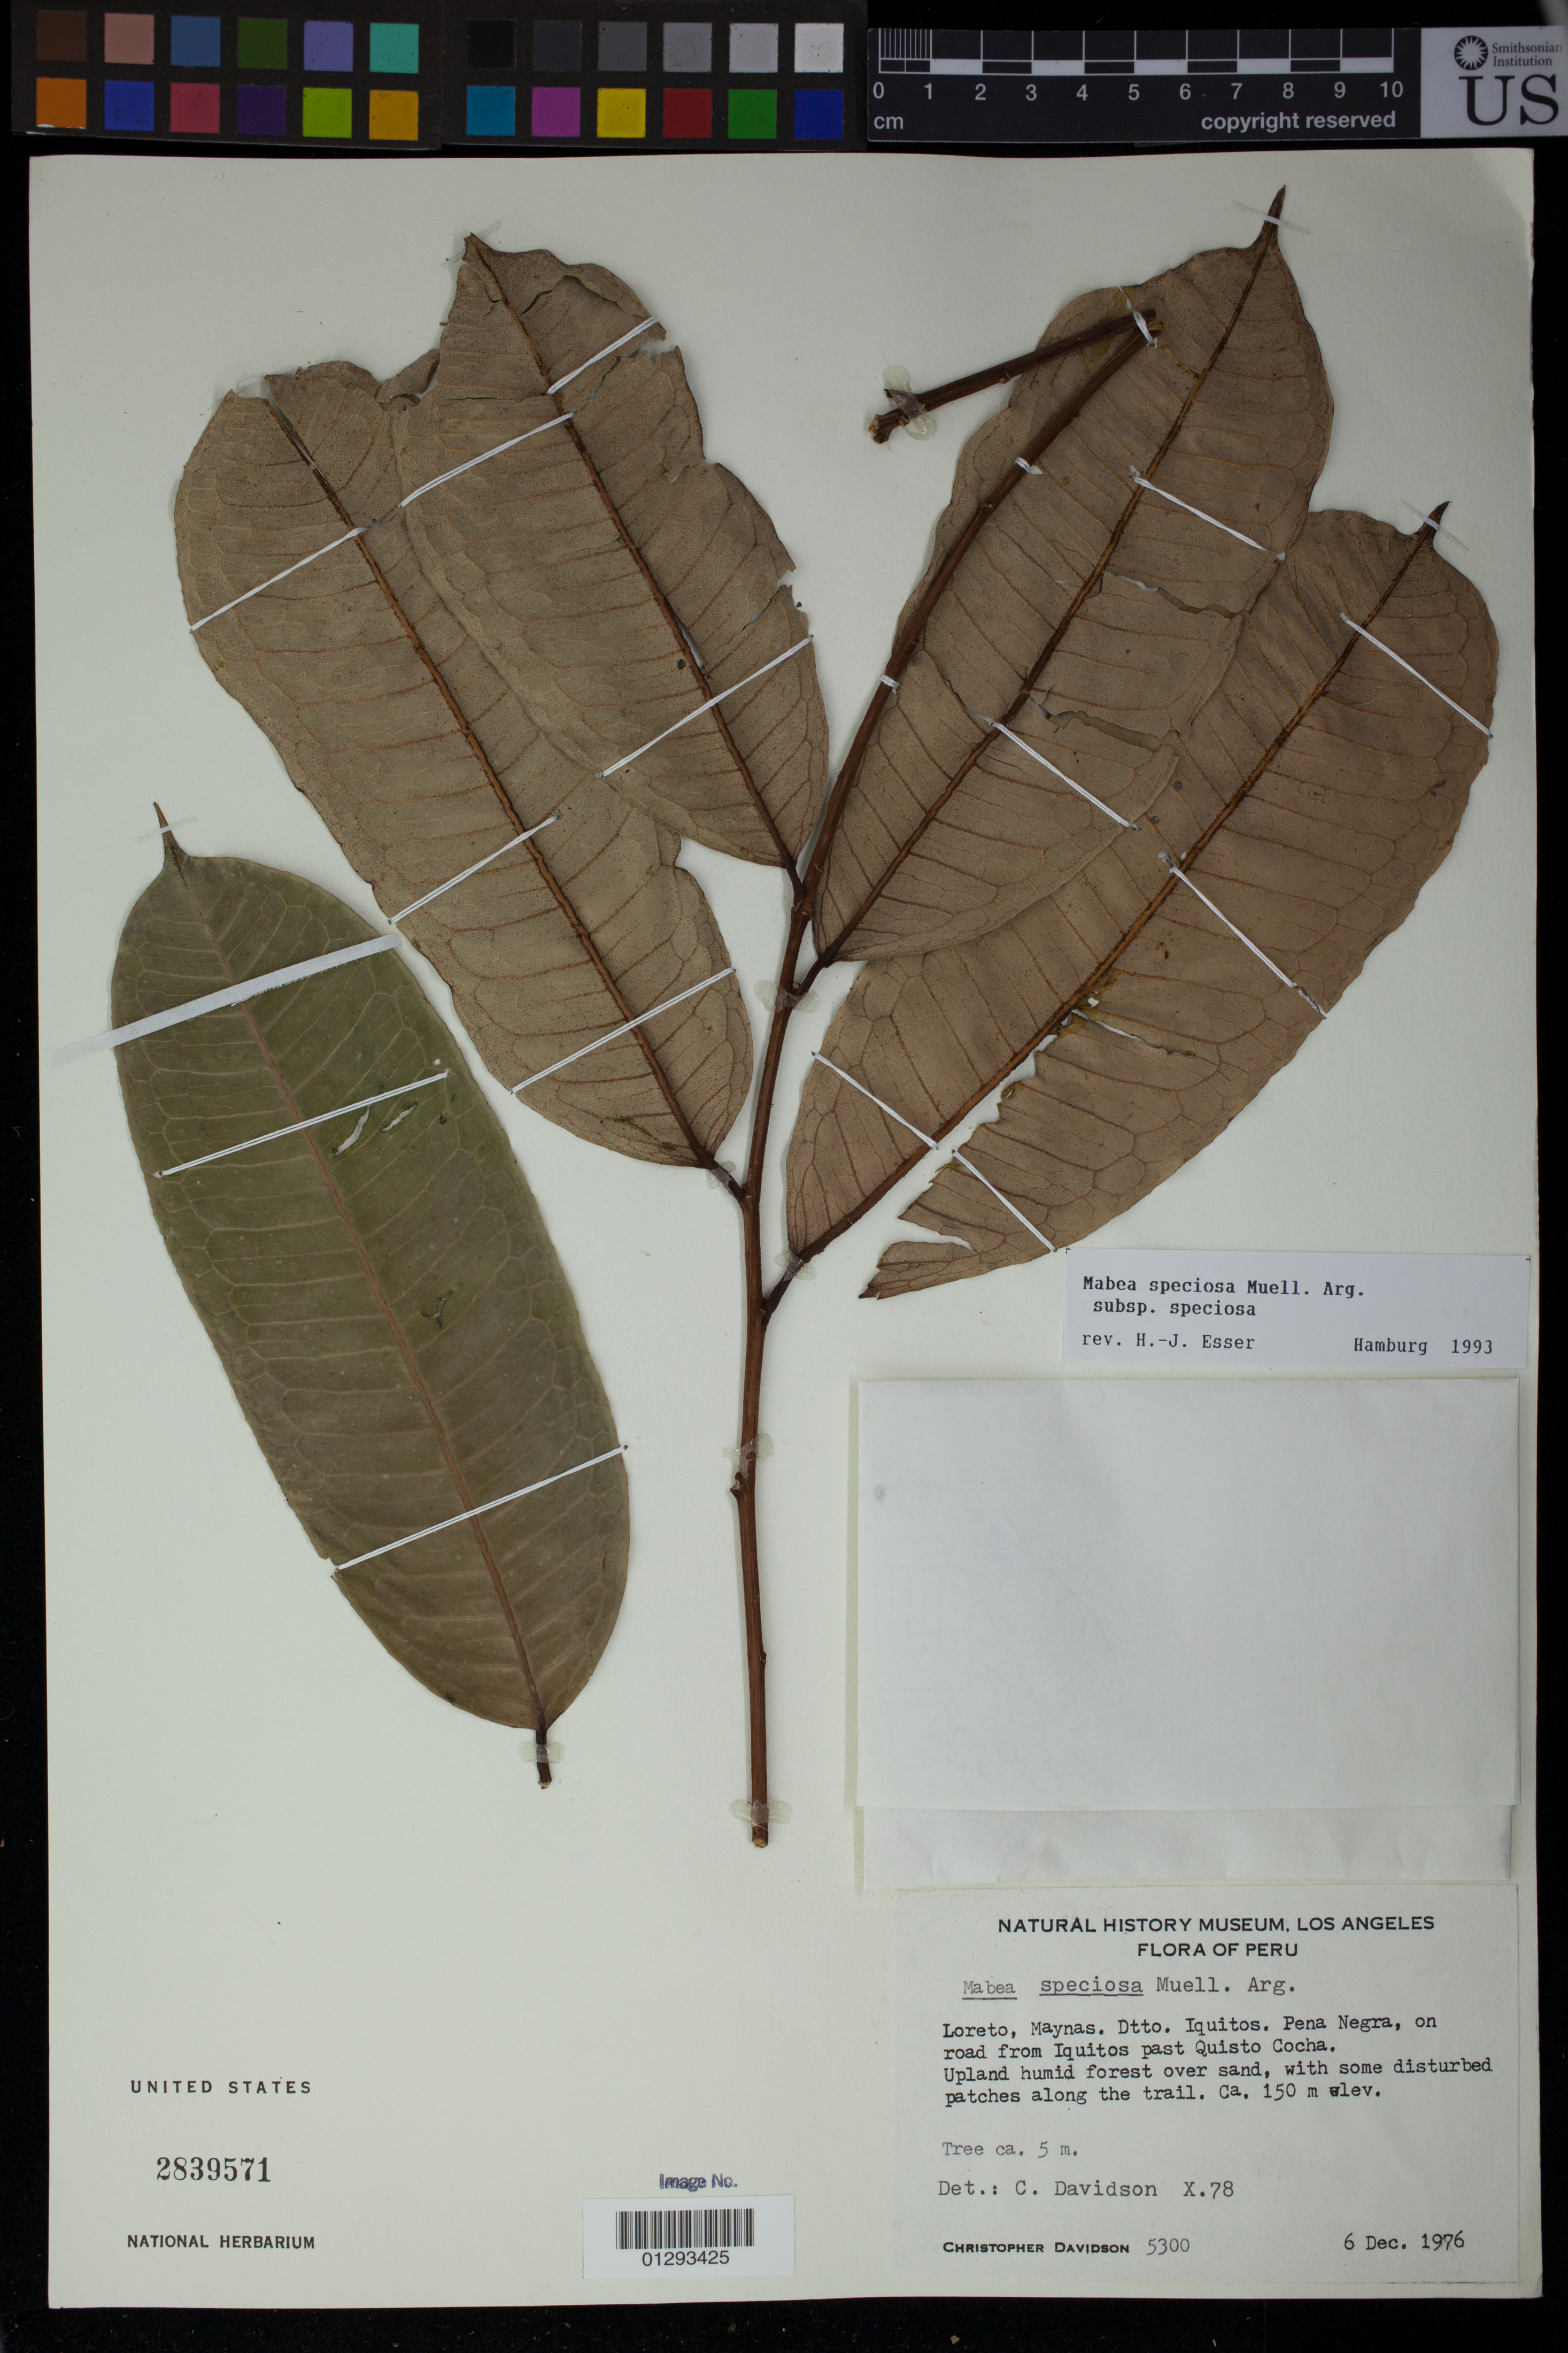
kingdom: Plantae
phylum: Tracheophyta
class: Magnoliopsida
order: Malpighiales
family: Euphorbiaceae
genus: Mabea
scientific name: Mabea speciosa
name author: Müll. Arg.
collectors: C. Davidson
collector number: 5300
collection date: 1976-12-06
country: Peru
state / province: Loreto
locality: Maynas, Dtto. Iquitos. Pena Negra, on road from Iquitos past Quisto Cocha.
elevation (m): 150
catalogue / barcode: US 2839571